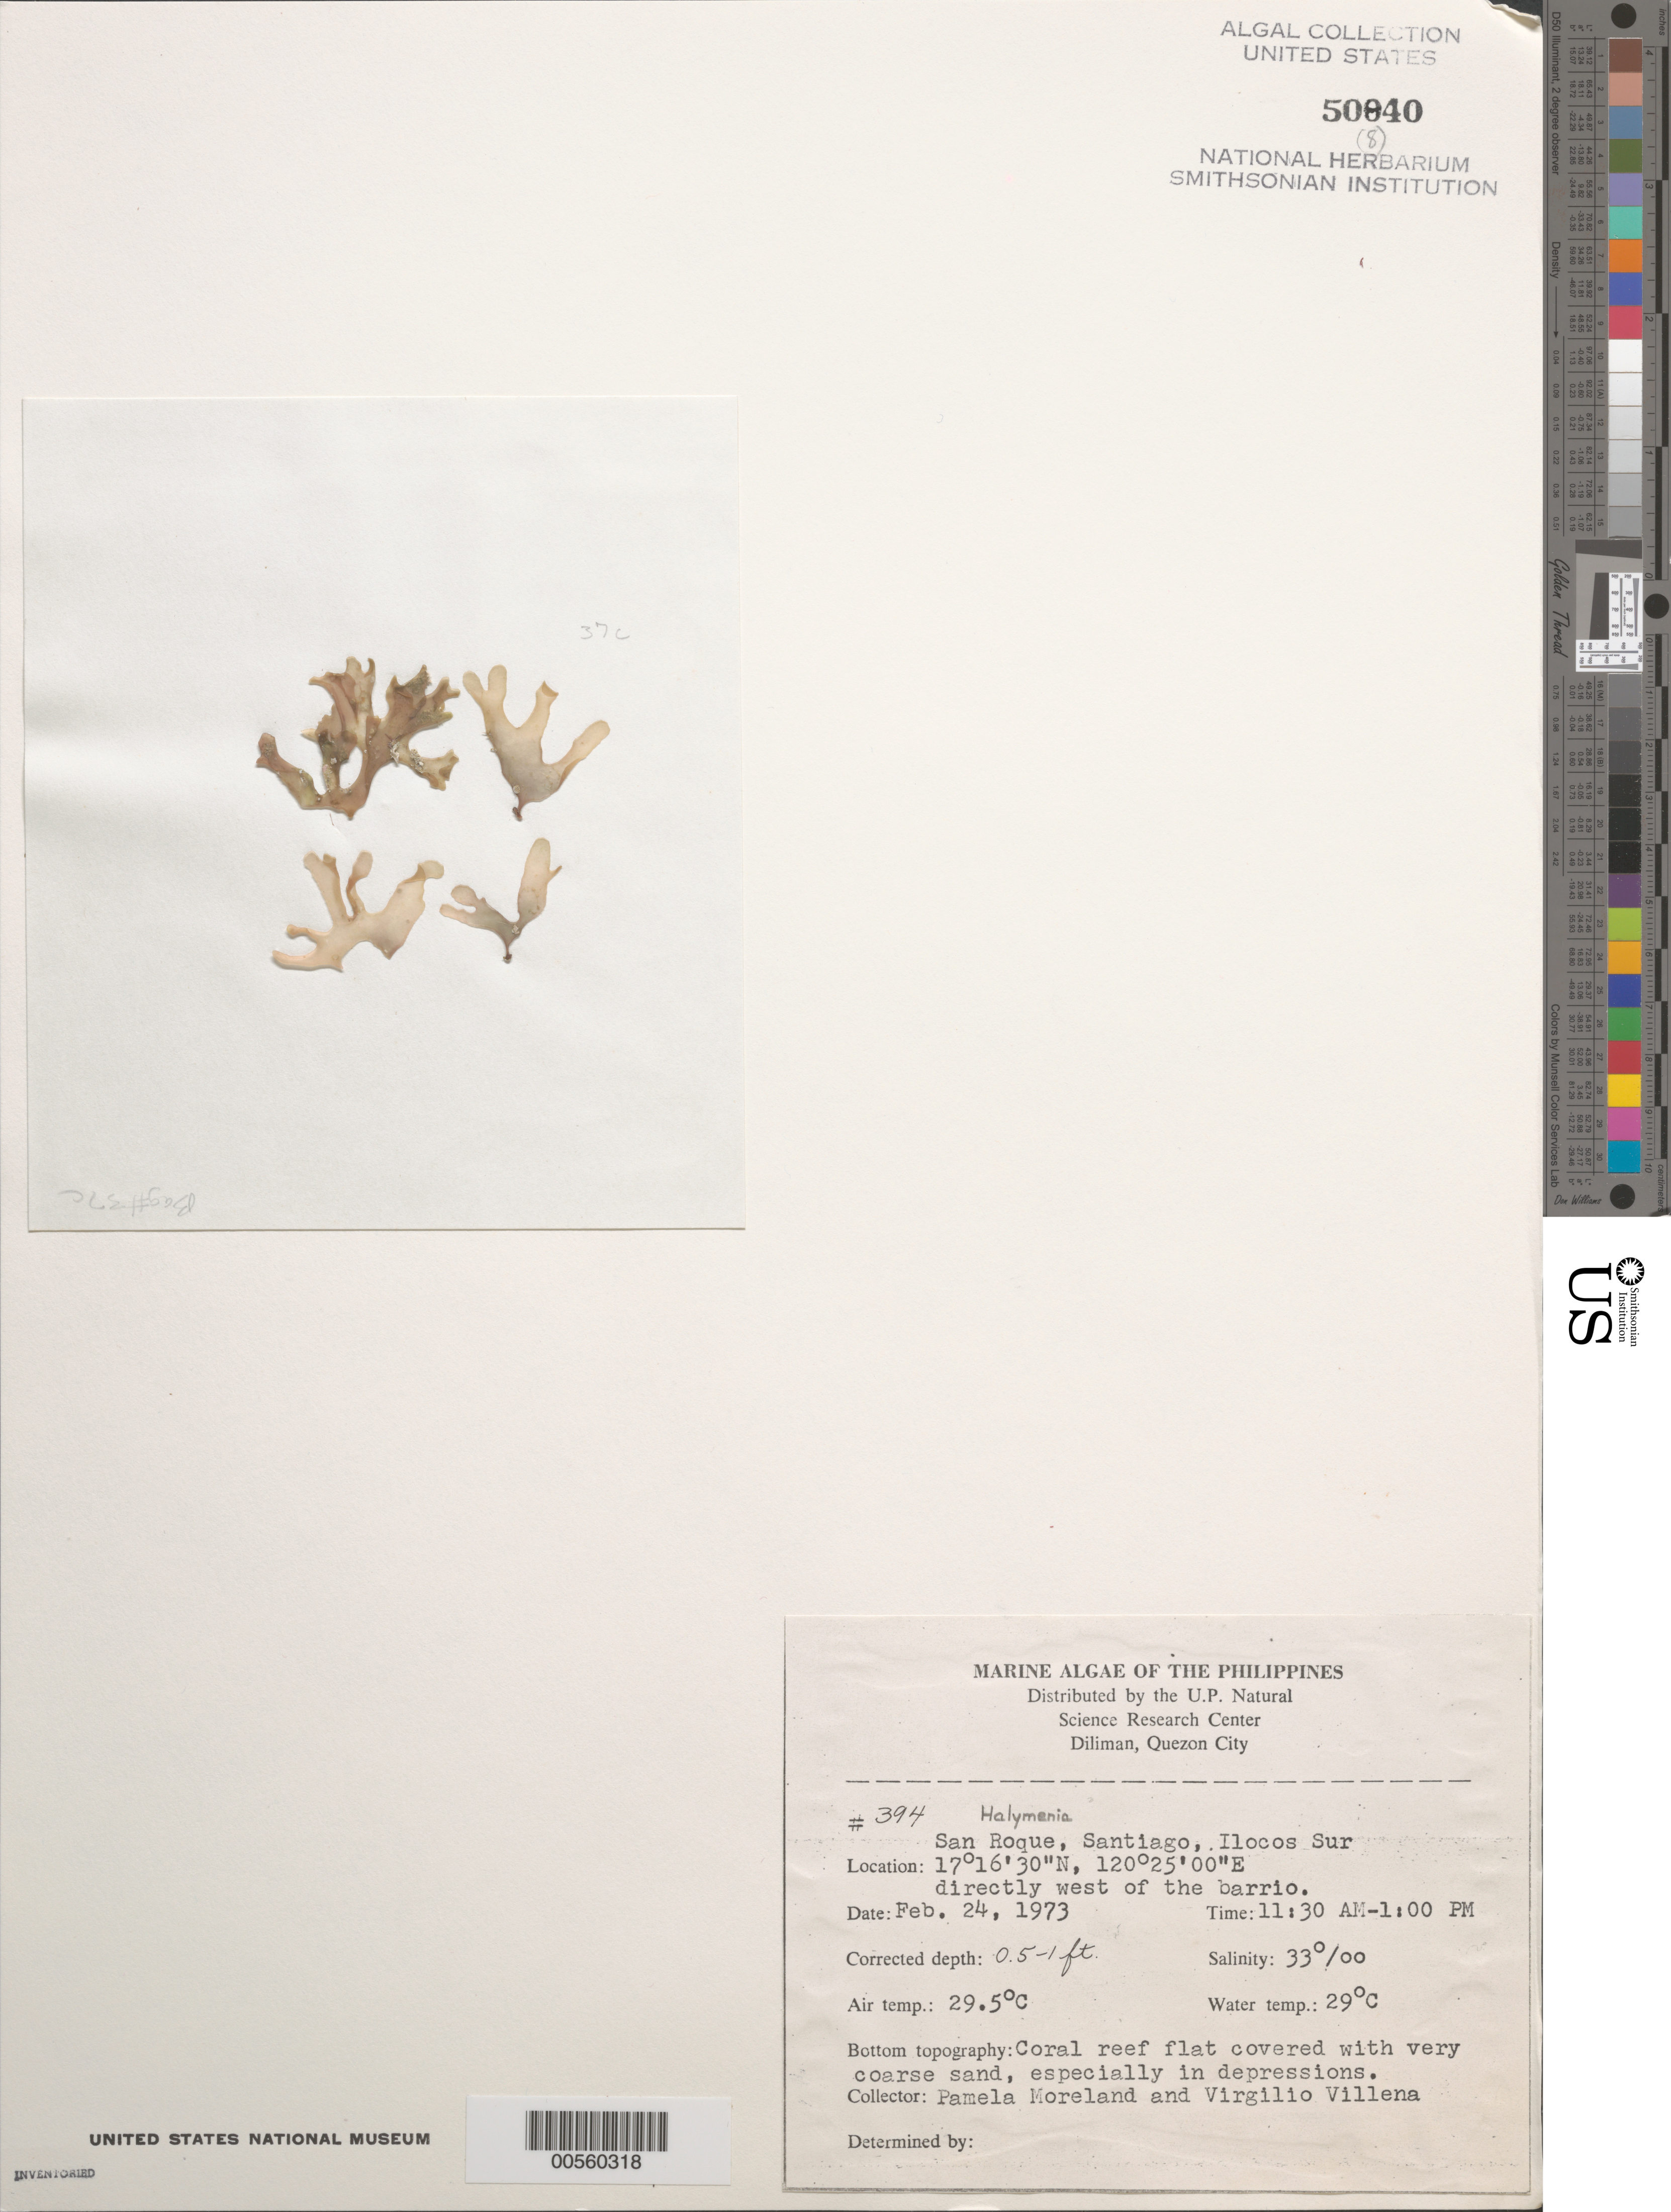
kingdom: Plantae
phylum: Rhodophyta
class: Florideophyceae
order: Halymeniales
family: Halymeniaceae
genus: Halymenia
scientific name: Halymenia sp.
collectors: P. Moreland & V. Villena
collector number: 394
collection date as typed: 24 Feb 1973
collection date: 1973-02-24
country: Philippines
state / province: Ilocos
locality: San roque, santiago, ilocos sur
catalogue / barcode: US 50840